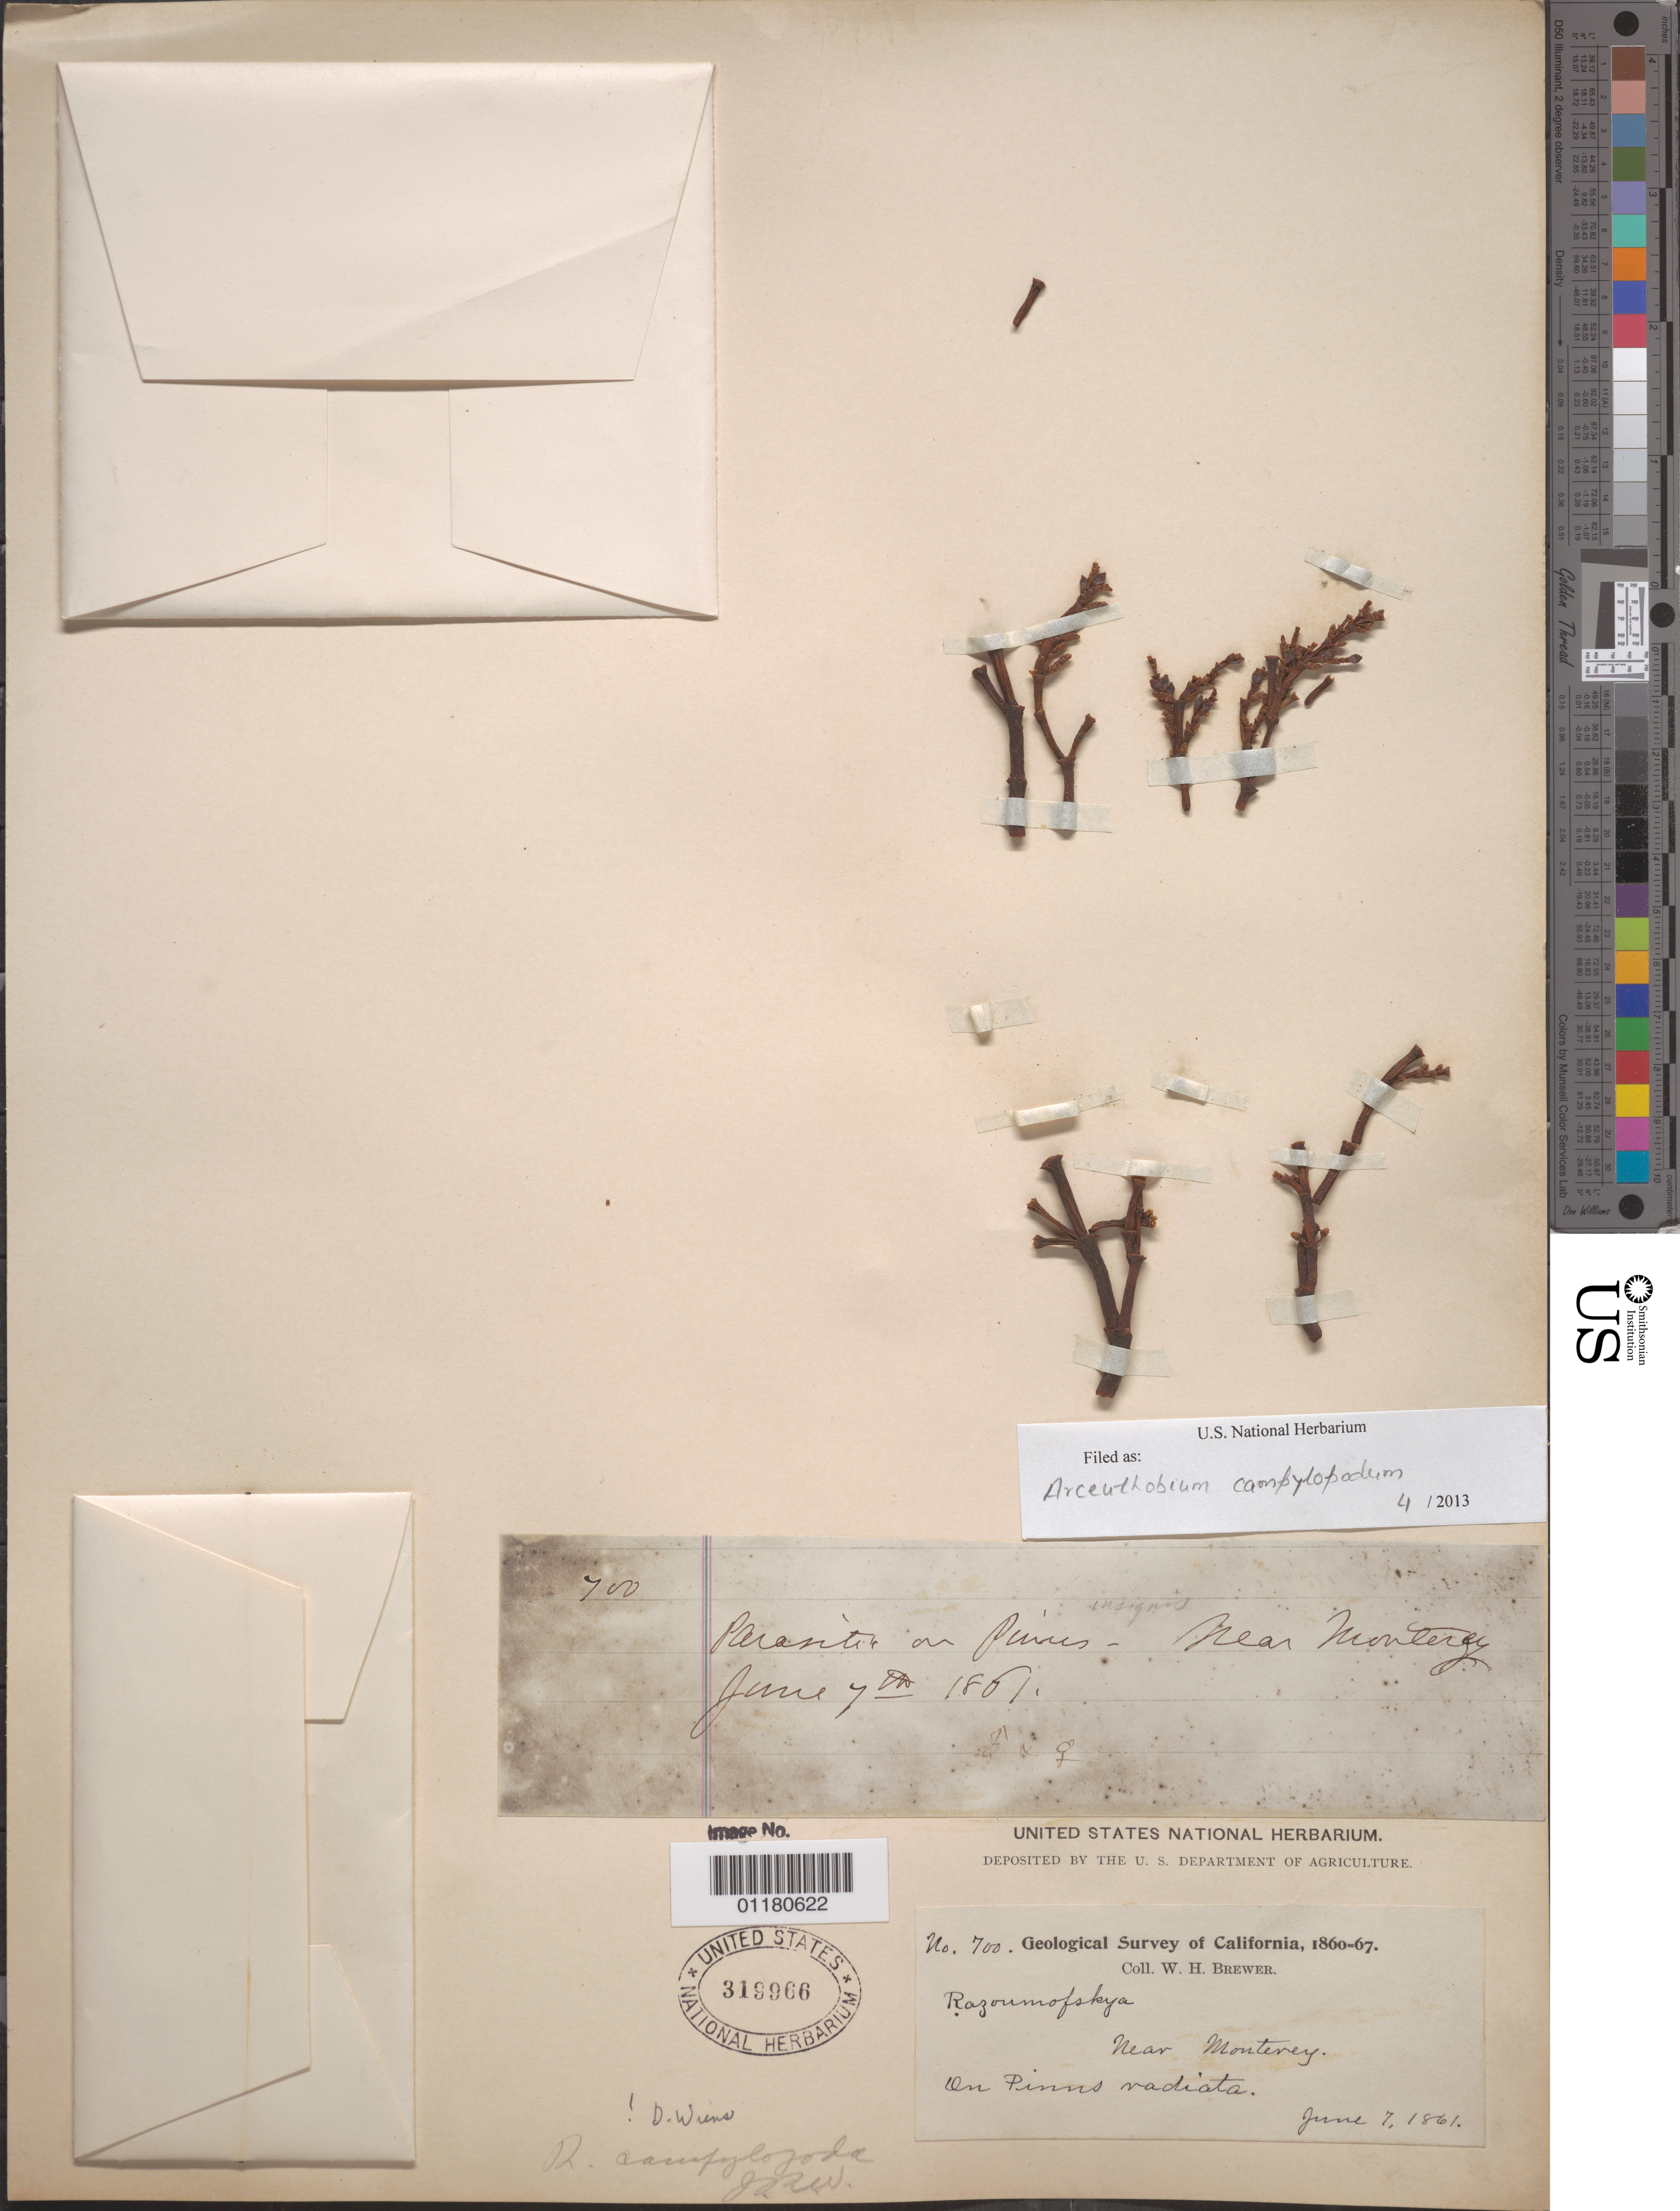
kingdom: Plantae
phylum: Tracheophyta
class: Magnoliopsida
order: Santalales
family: Viscaceae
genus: Arceuthobium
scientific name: Arceuthobium campylopodum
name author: Engelm.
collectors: W. H. Brewer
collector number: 700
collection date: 1861-06-07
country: United States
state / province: California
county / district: Monterey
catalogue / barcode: US 319966